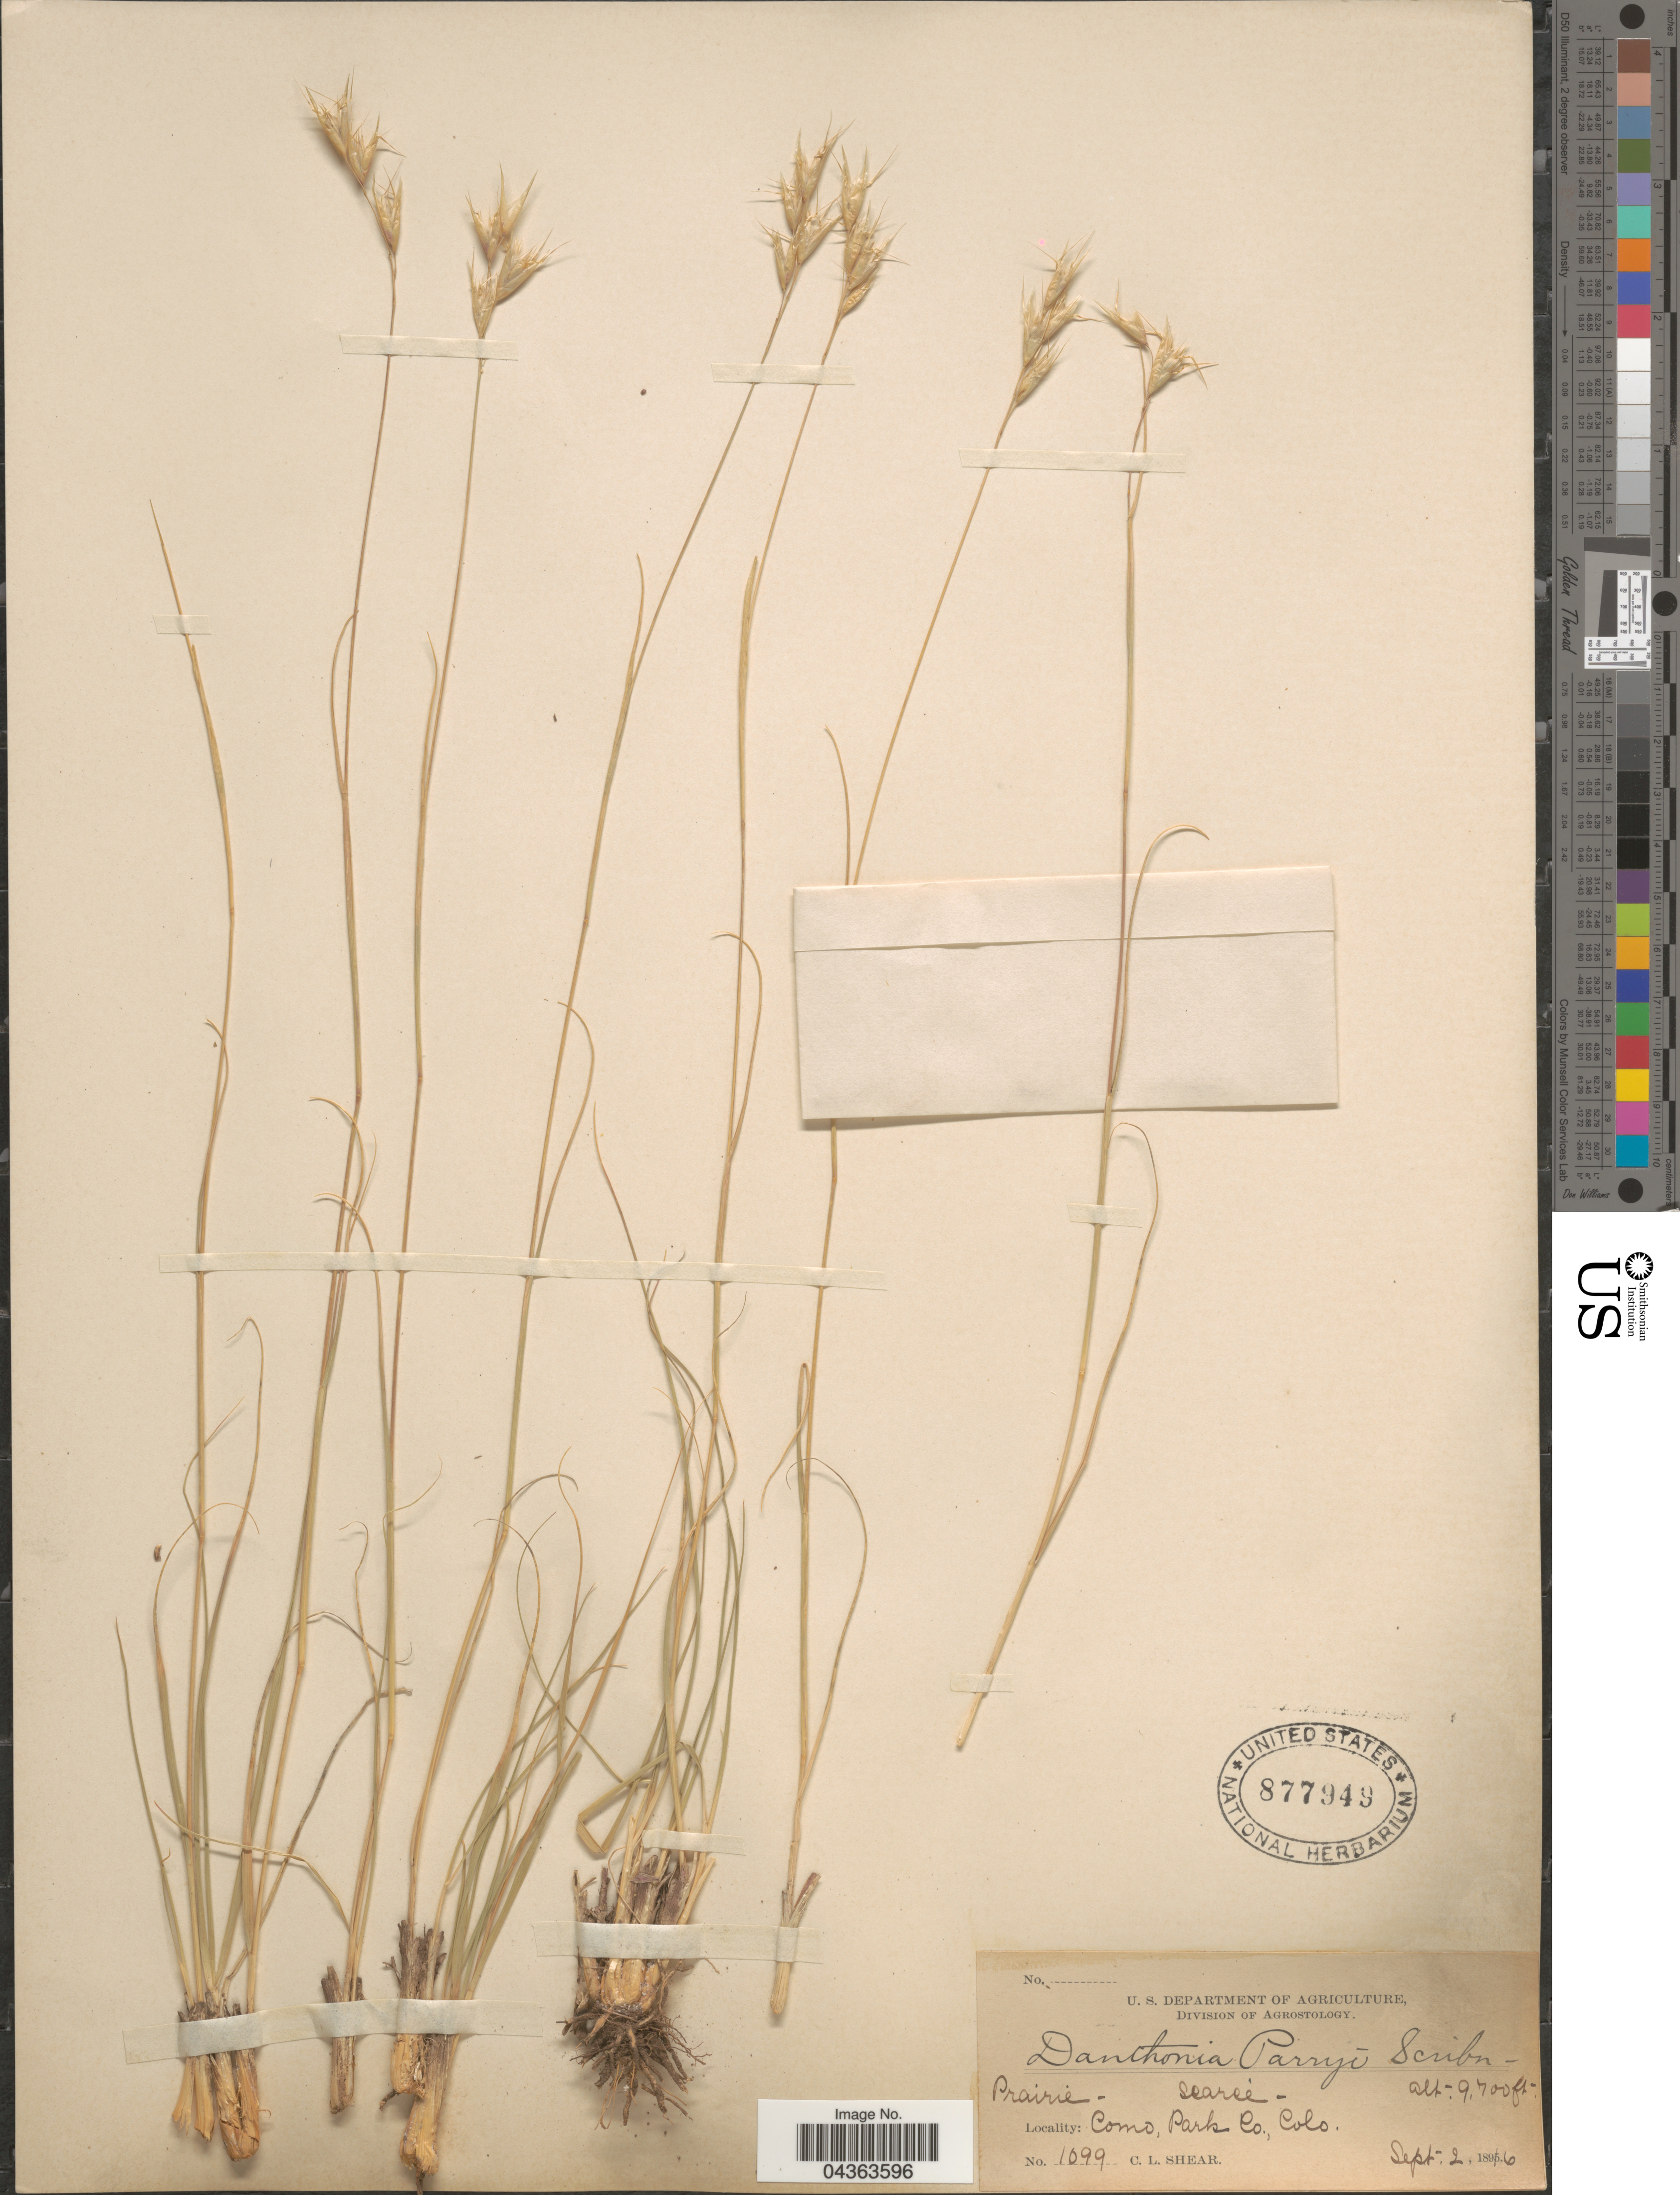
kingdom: Plantae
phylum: Tracheophyta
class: Liliopsida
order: Poales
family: Poaceae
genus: Danthonia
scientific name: Danthonia parryi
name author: Scribn.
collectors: C. L. Shear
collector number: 1099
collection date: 1896-09-02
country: United States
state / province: Colorado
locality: Como, Park Co.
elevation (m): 2957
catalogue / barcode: US 877949